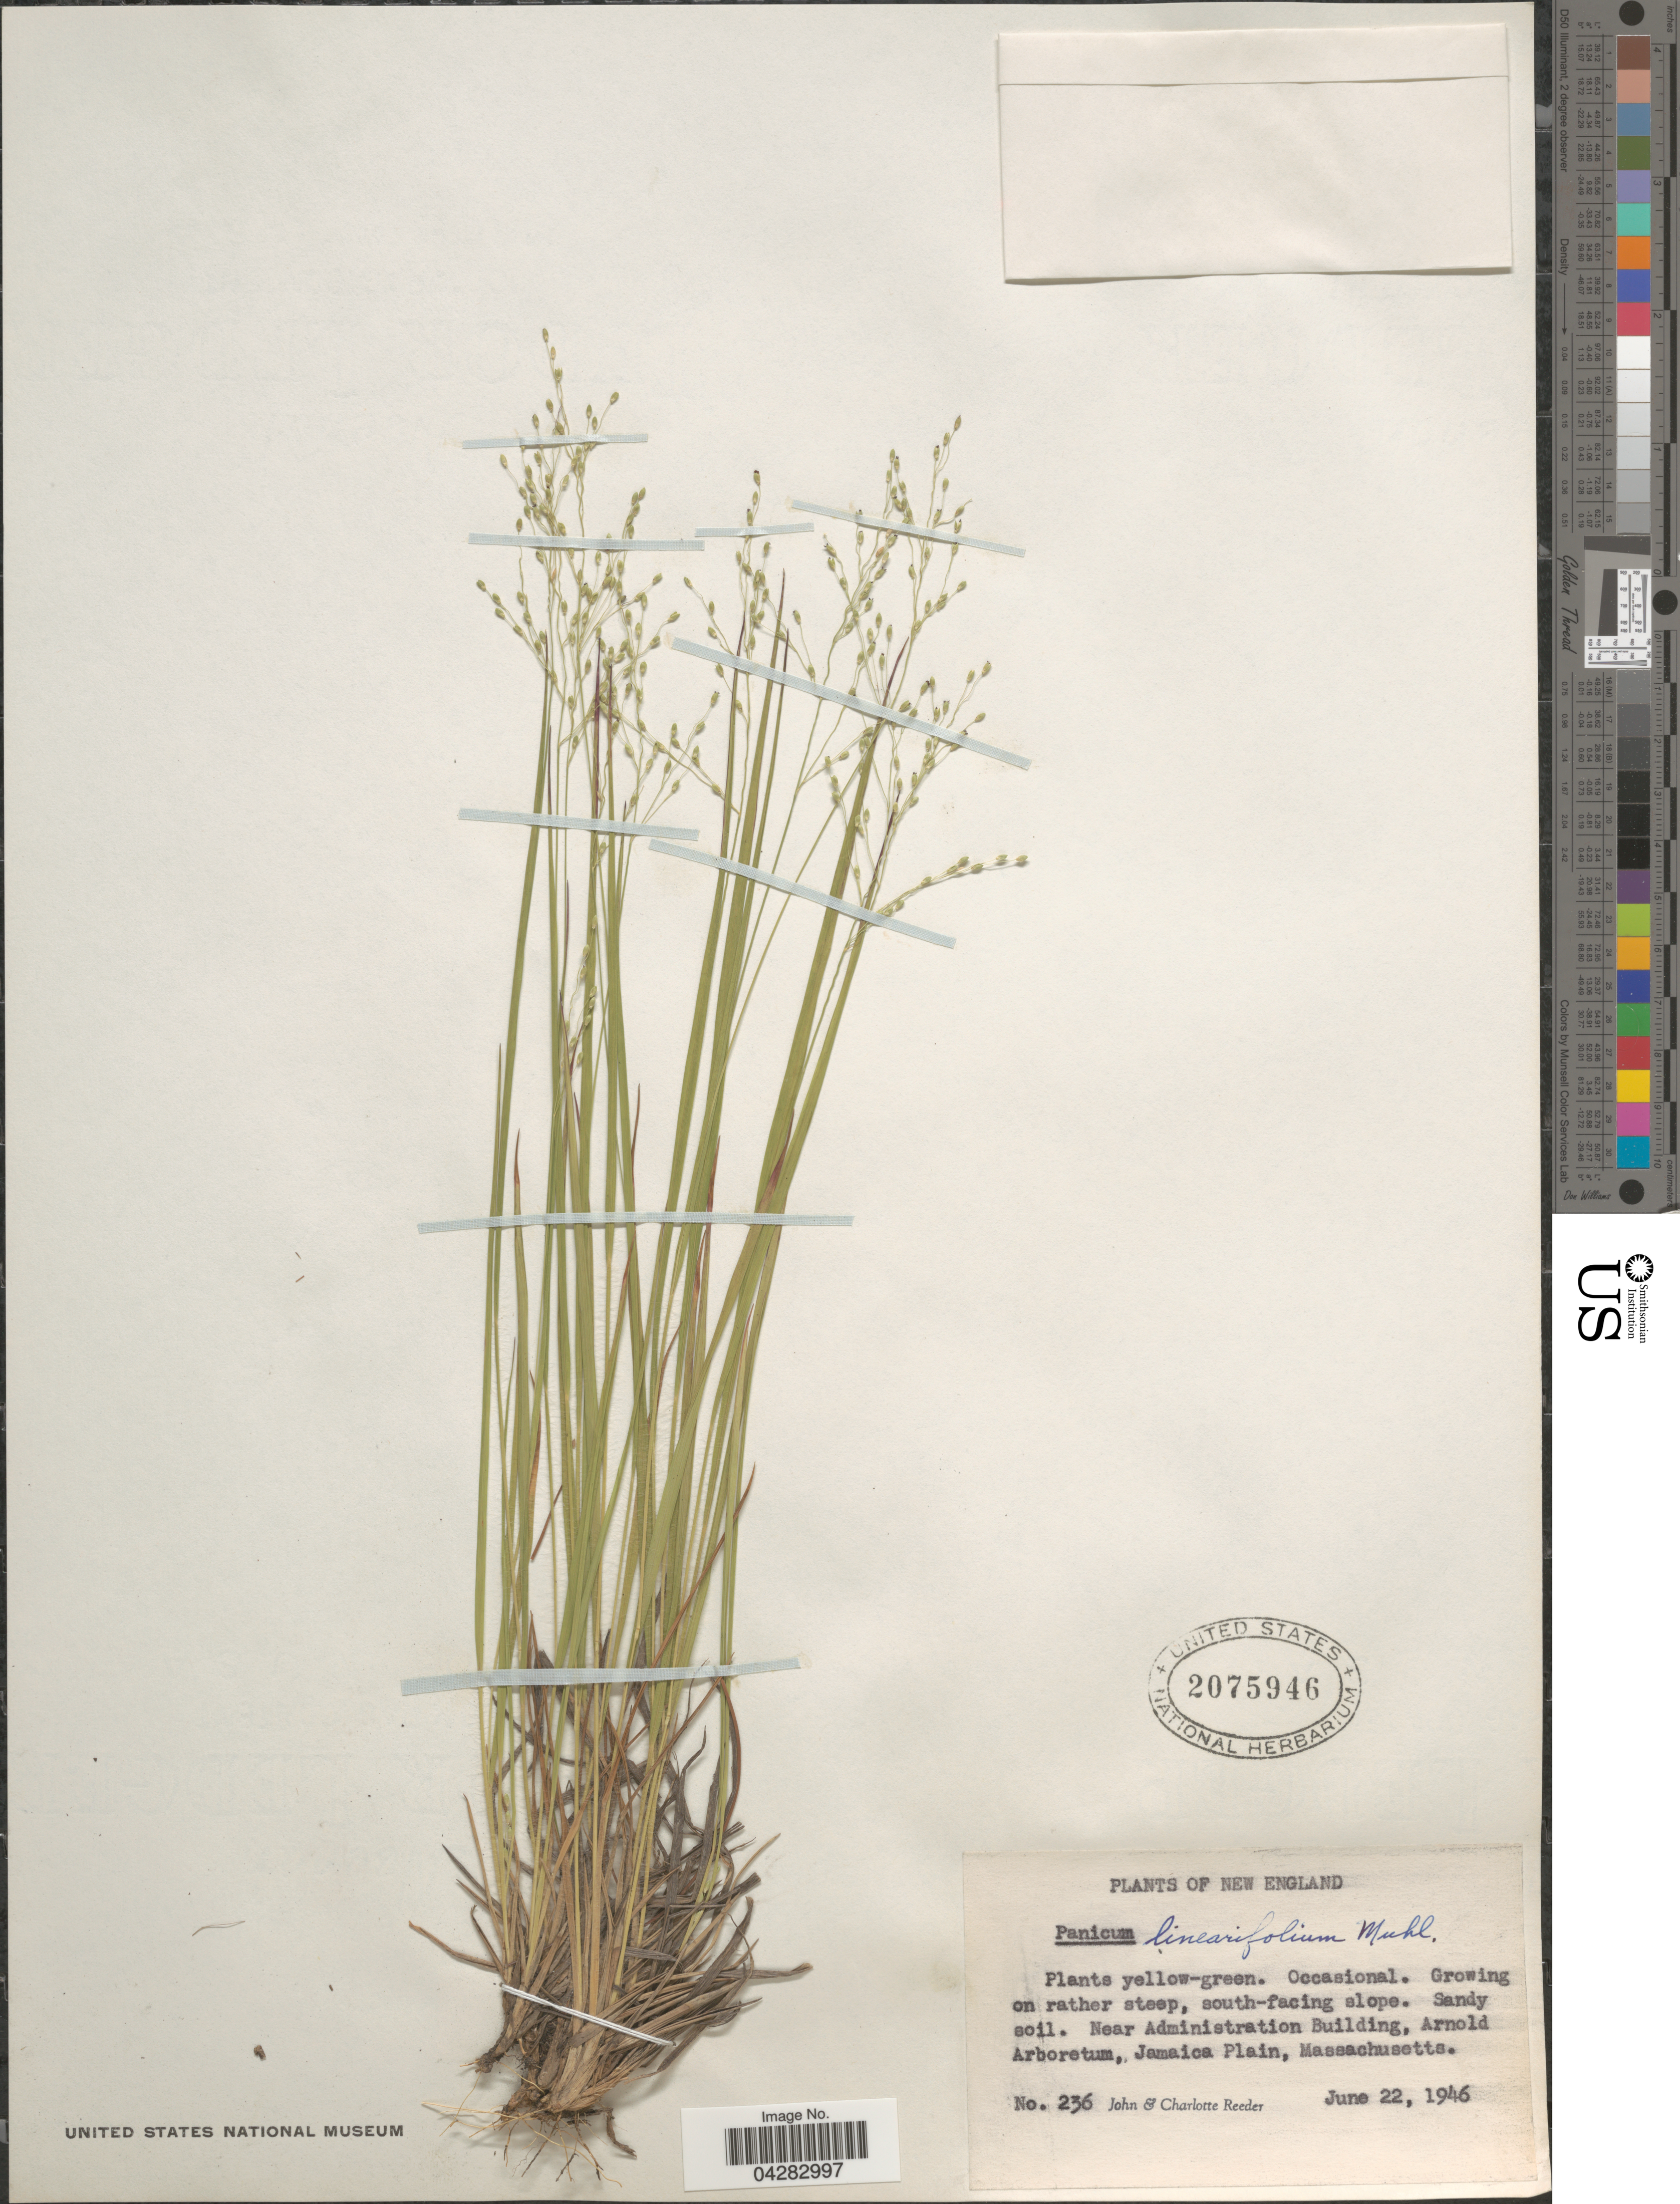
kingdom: Plantae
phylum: Tracheophyta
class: Liliopsida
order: Poales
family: Poaceae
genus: Dichanthelium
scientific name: Dichanthelium linearifolium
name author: (Scribn.) Gould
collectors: J. R. Reeder & C. G. Reeder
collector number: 236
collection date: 1946-06-22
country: United States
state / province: Massachusetts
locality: New England. Growing on rather steep, south-facing slope. Sandy soil. Near Administration Building, Arnold Arboretum, Jamaica Plain.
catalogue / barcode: US 2075946